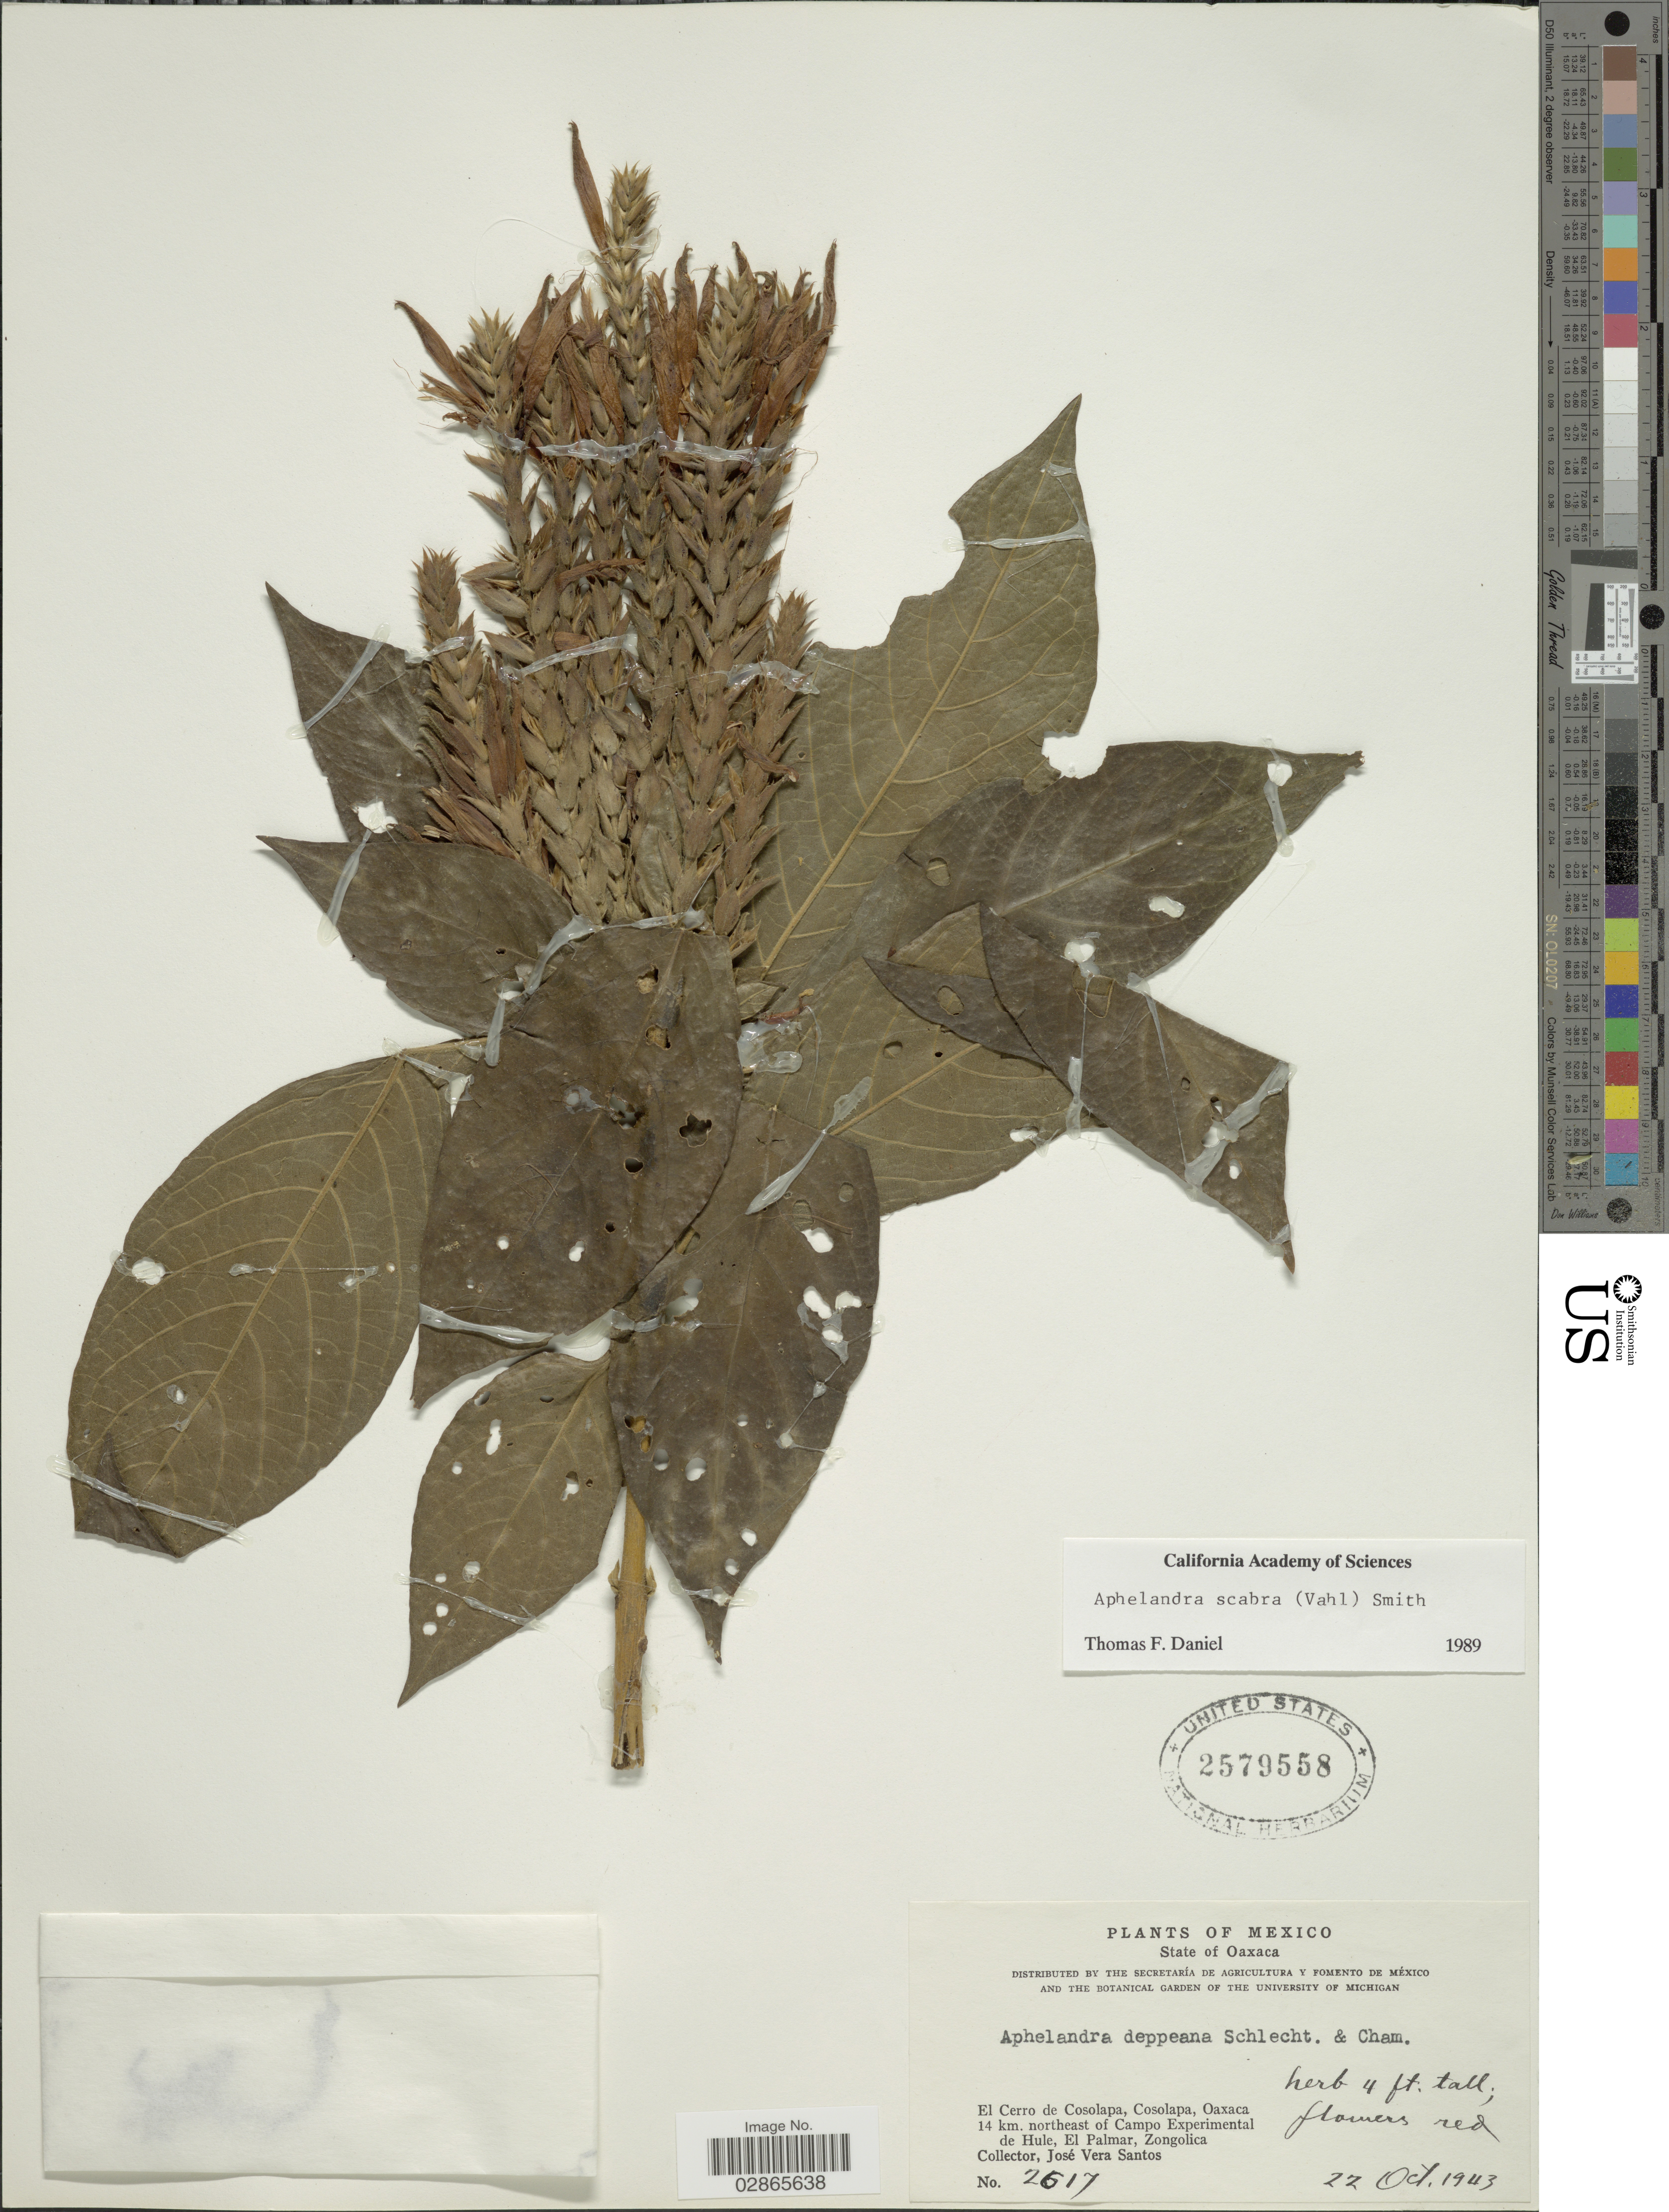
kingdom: Plantae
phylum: Tracheophyta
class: Magnoliopsida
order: Lamiales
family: Acanthaceae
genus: Aphelandra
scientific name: Aphelandra deppeana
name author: Schltdl. & Cham.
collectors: J. Santos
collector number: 2617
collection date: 1943-10-22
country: Mexico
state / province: Oaxaca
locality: El Cerro de Cosolapa, Cosolapa, 14 km. northeast of Campo Experimental de Hule, El Palmar, Zongolica.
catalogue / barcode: US 2579558